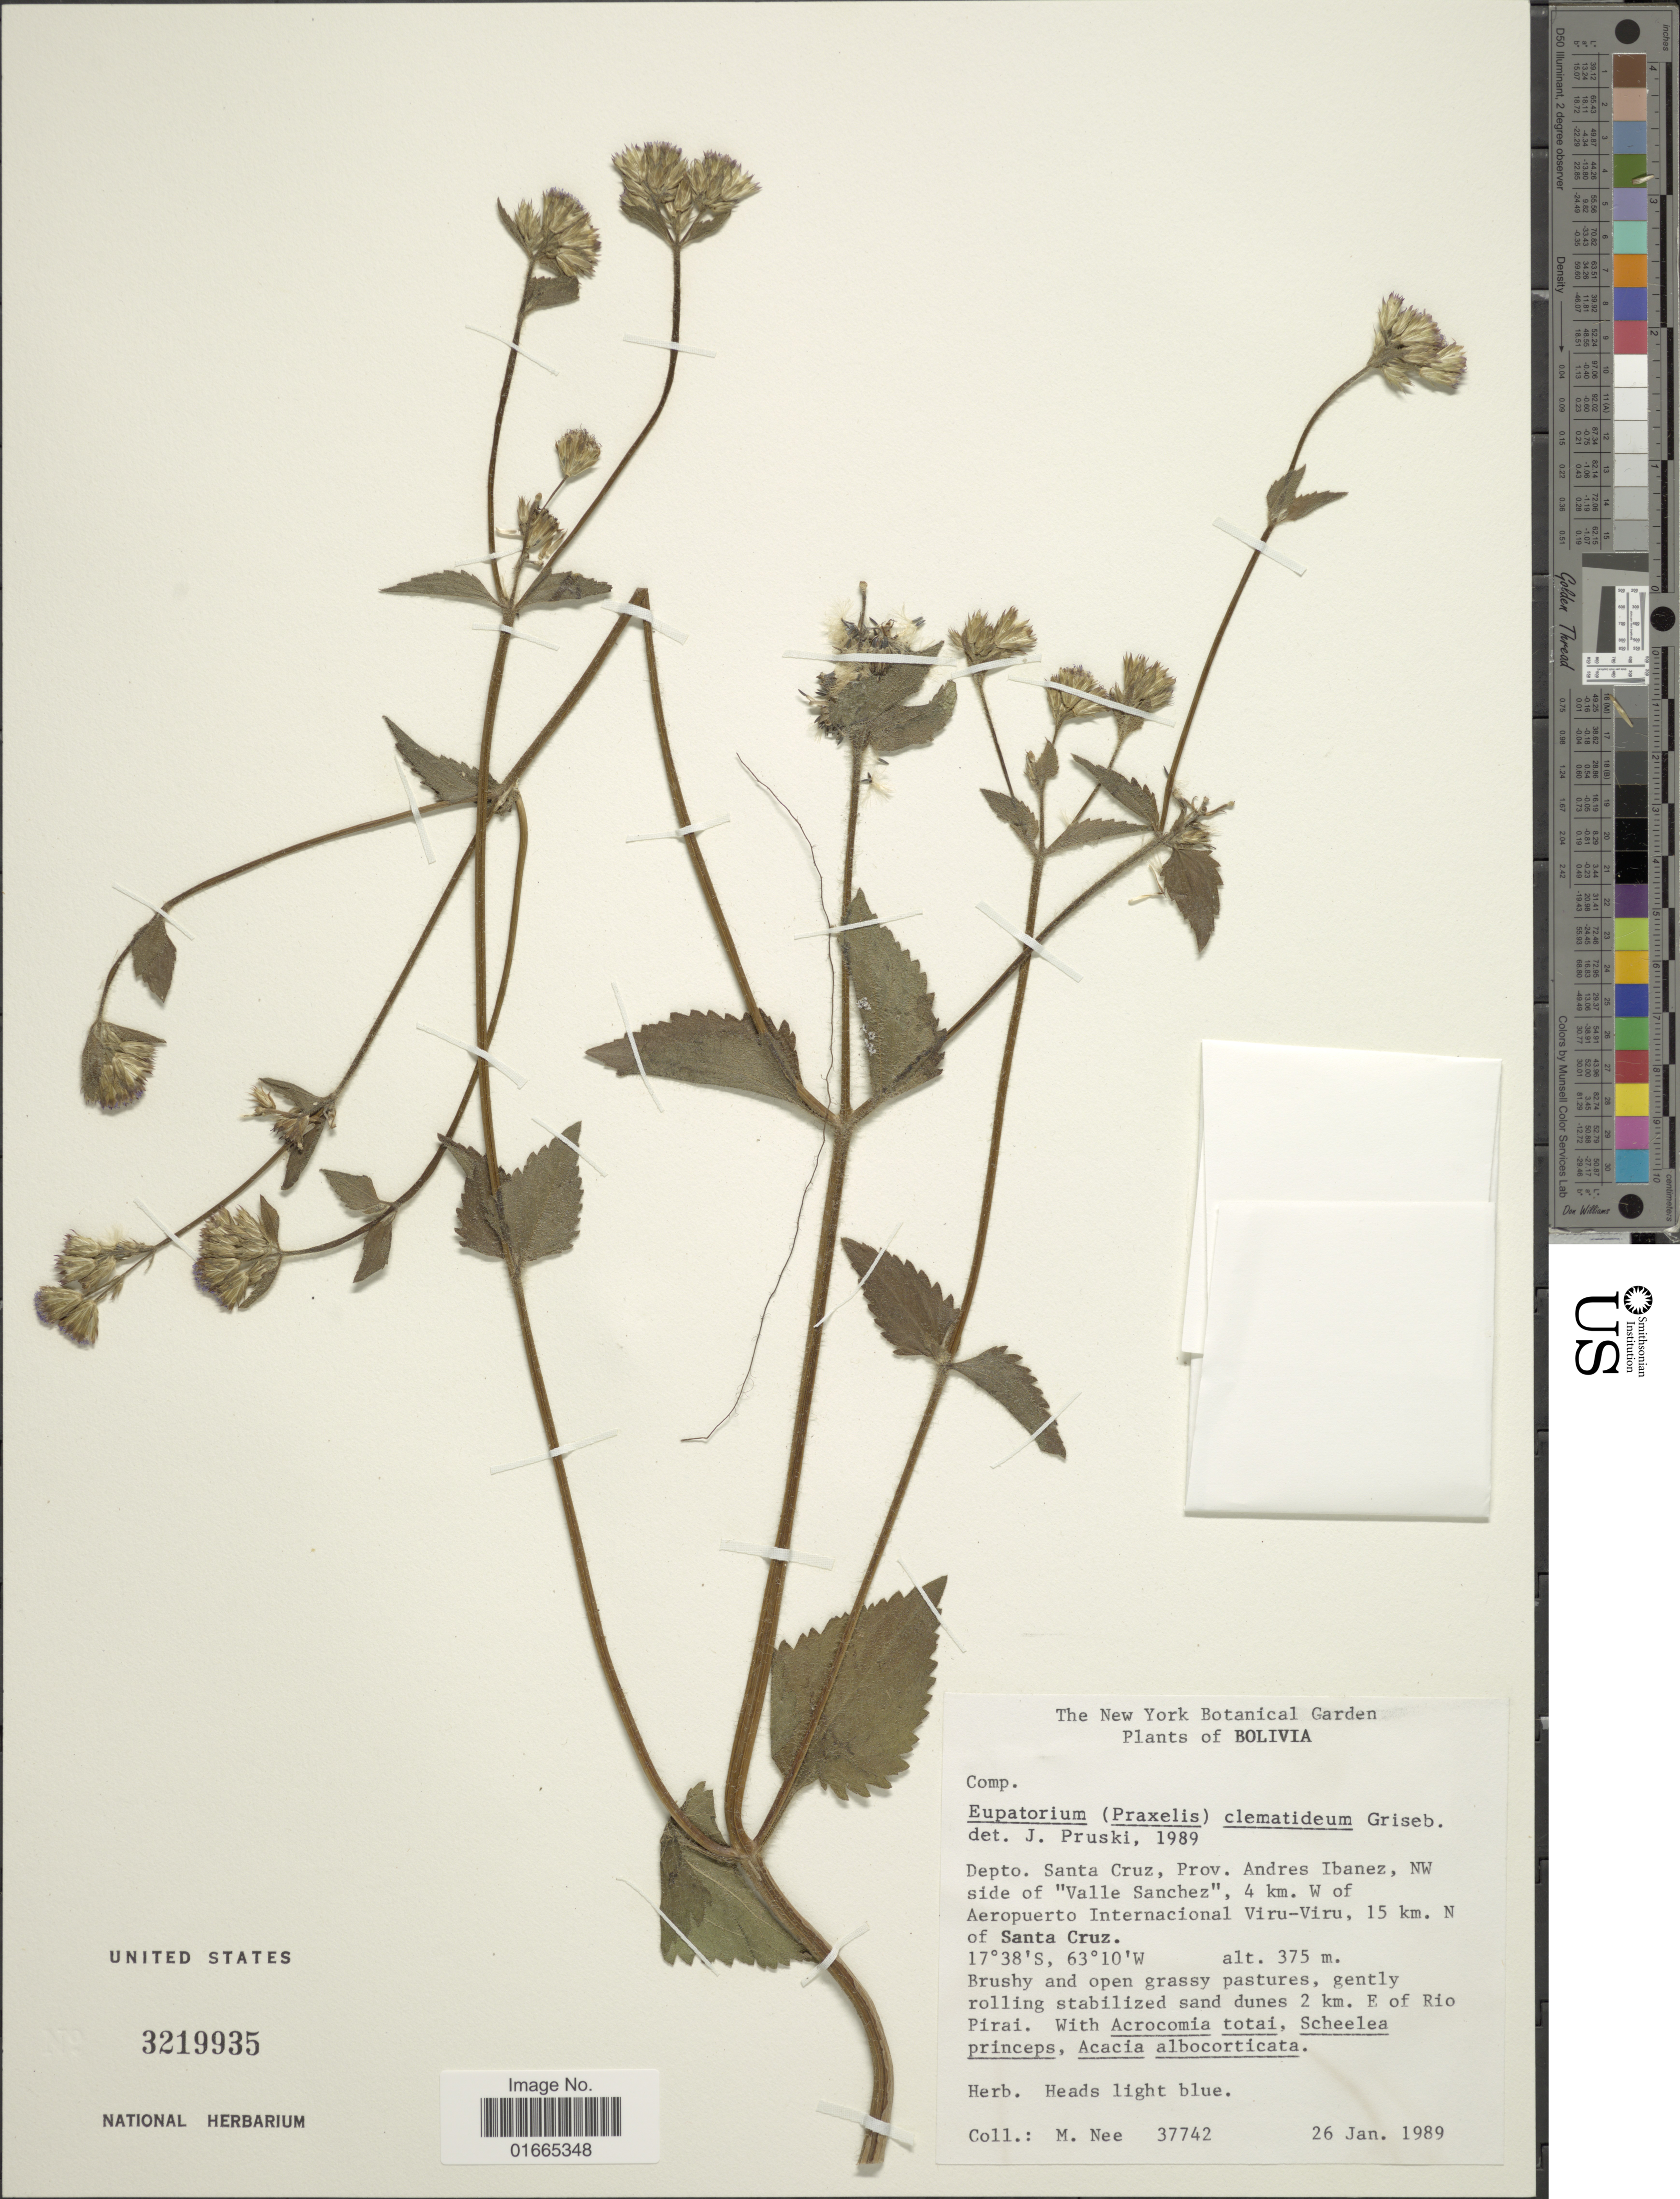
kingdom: Plantae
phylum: Tracheophyta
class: Magnoliopsida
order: Asterales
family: Asteraceae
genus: Praxelis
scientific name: Praxelis clematidea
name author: (Griseb.) R.M. King & H. Rob.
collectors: M. Nee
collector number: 37742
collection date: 1989-01-26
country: Bolivia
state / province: Santa Cruz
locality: Depto. Santa Cruz, Prov. Andres Ibanez, NW side of "Valle Sanchez", 4 km. W of Aeropuerto Internacional Viru-Viru, 15 km. N of Santa Cruz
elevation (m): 375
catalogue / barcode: US 3219935